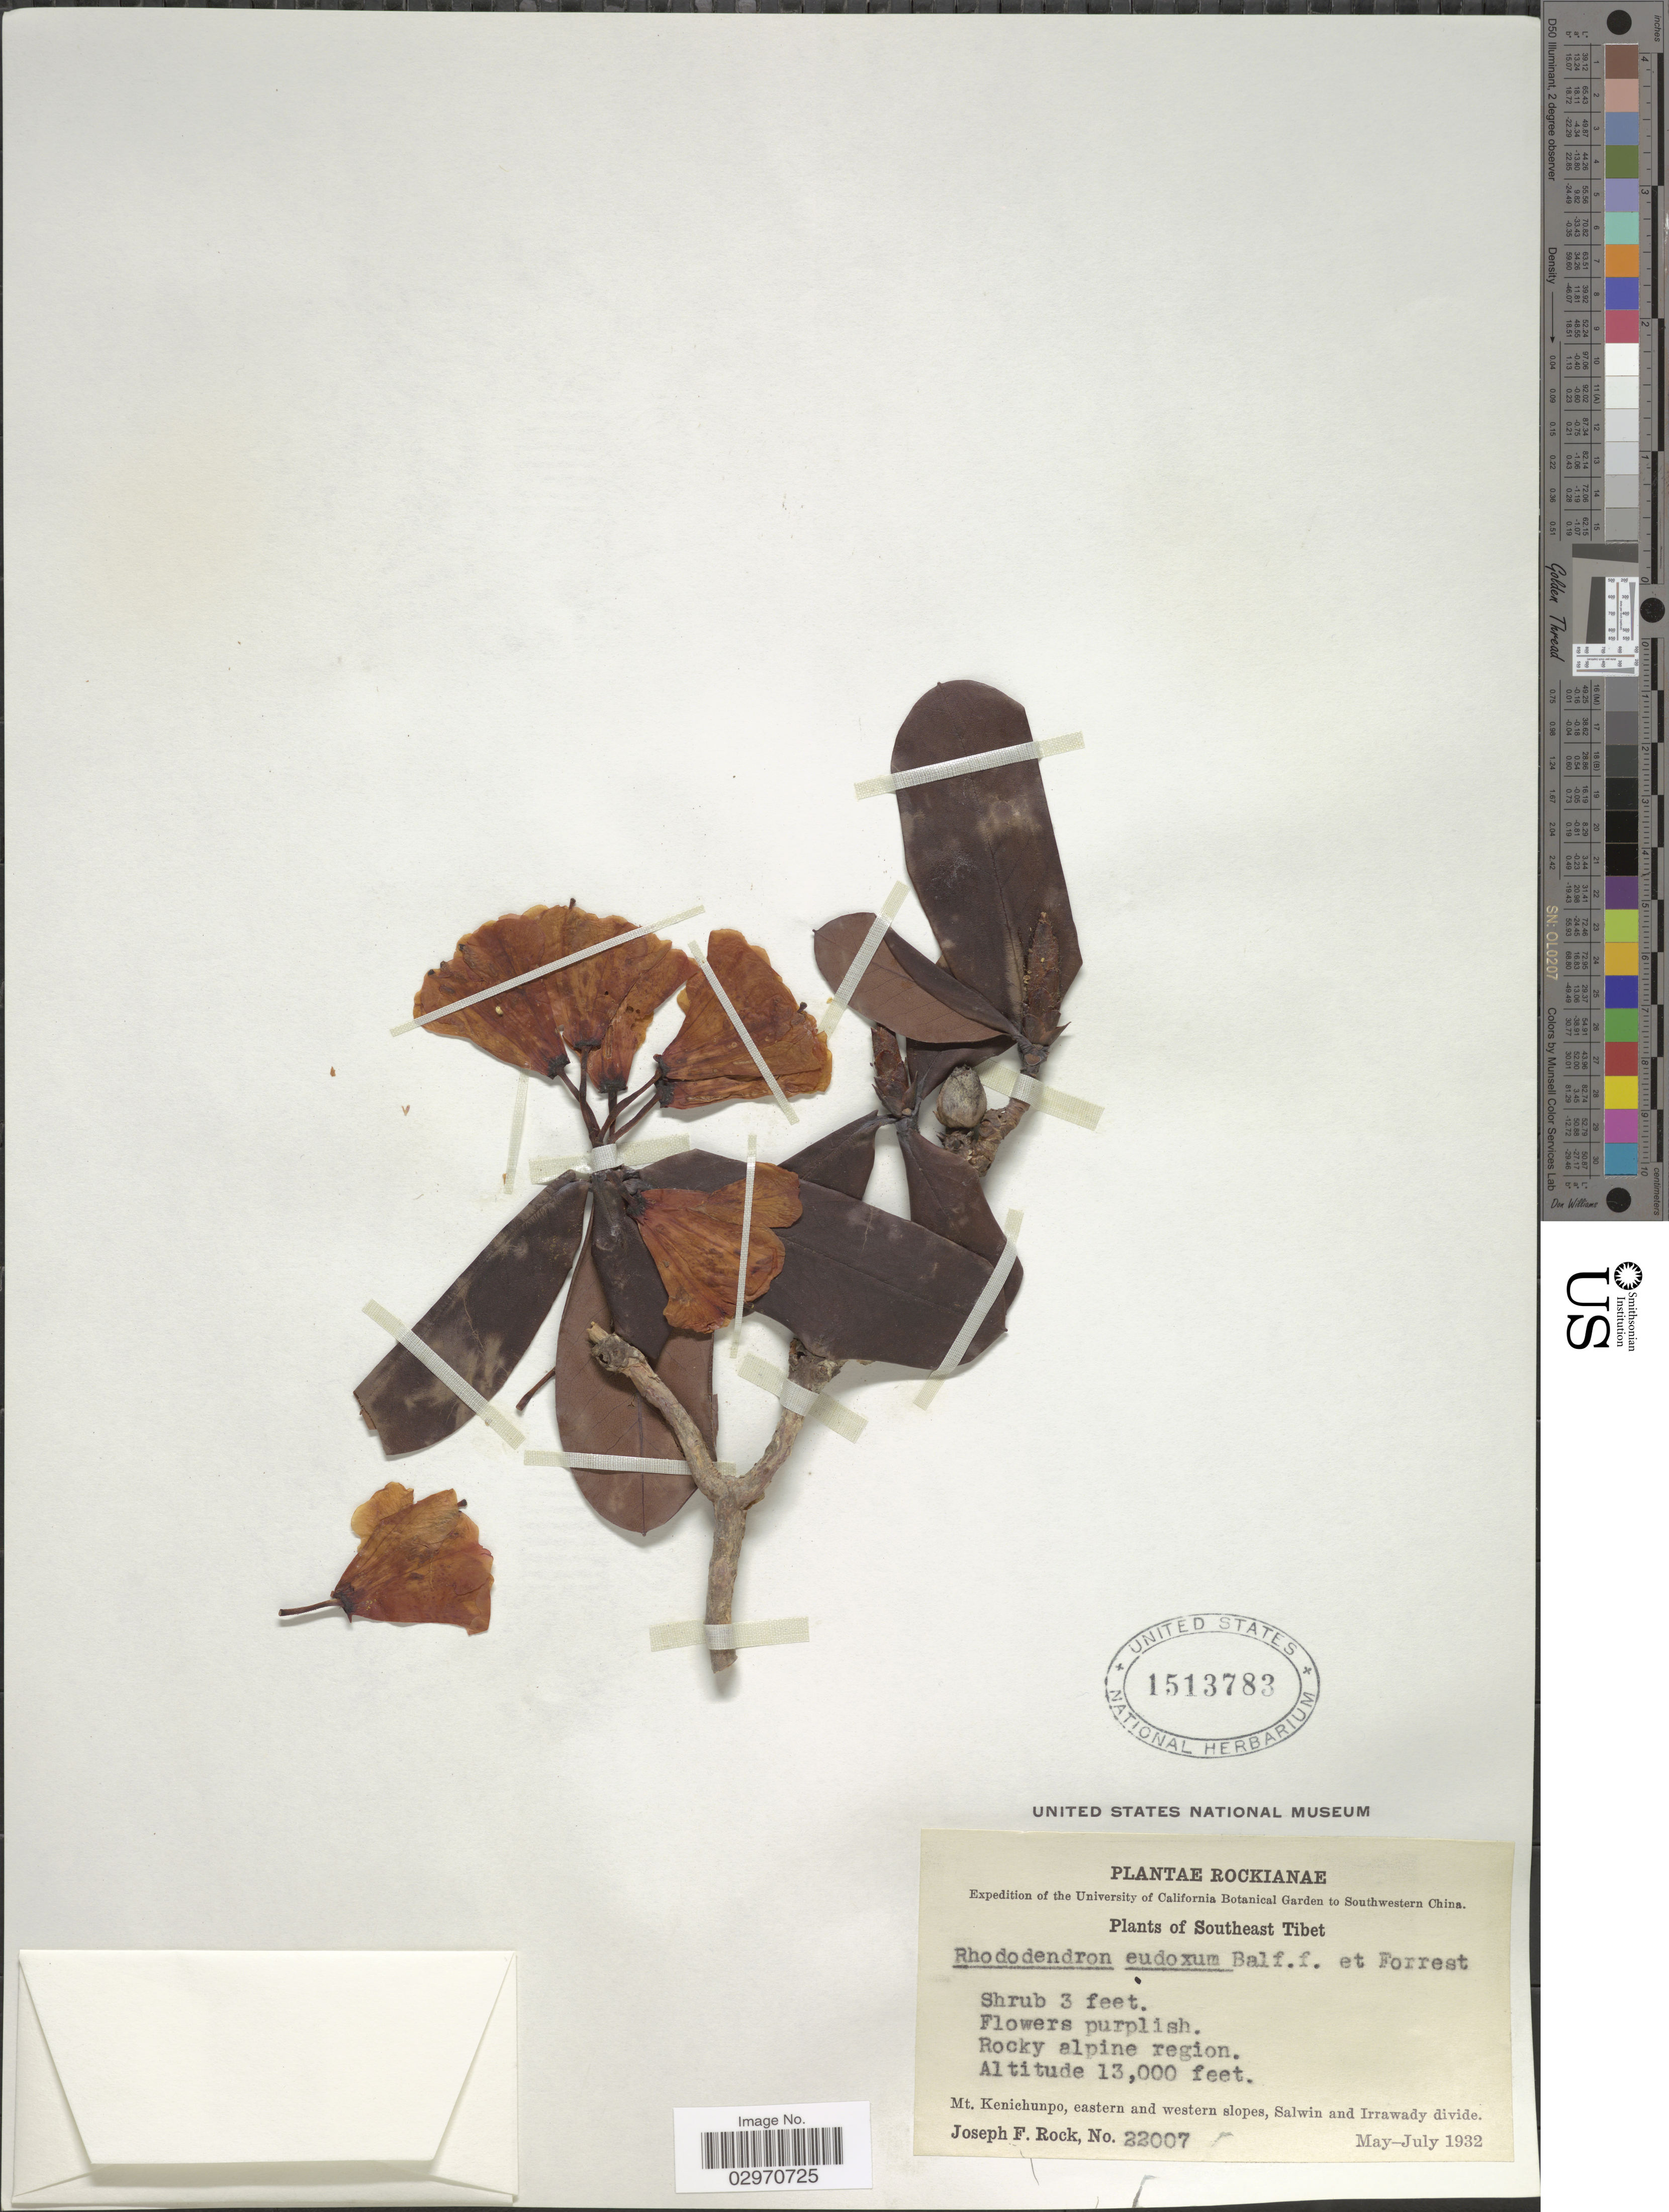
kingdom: Plantae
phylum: Tracheophyta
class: Magnoliopsida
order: Ericales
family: Ericaceae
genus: Rhododendron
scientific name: Rhododendron eudoxum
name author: Balf. f. & Forrest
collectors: J. F. Rock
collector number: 22007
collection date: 1932-05/1932-07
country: China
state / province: Xizang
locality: Southwestern China. Southeast Tibet, Rocky alpine region, Mt. Kenichunpo, eastern and western slopes, Salwin and Irrawady divide.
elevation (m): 3962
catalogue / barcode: US 1513783